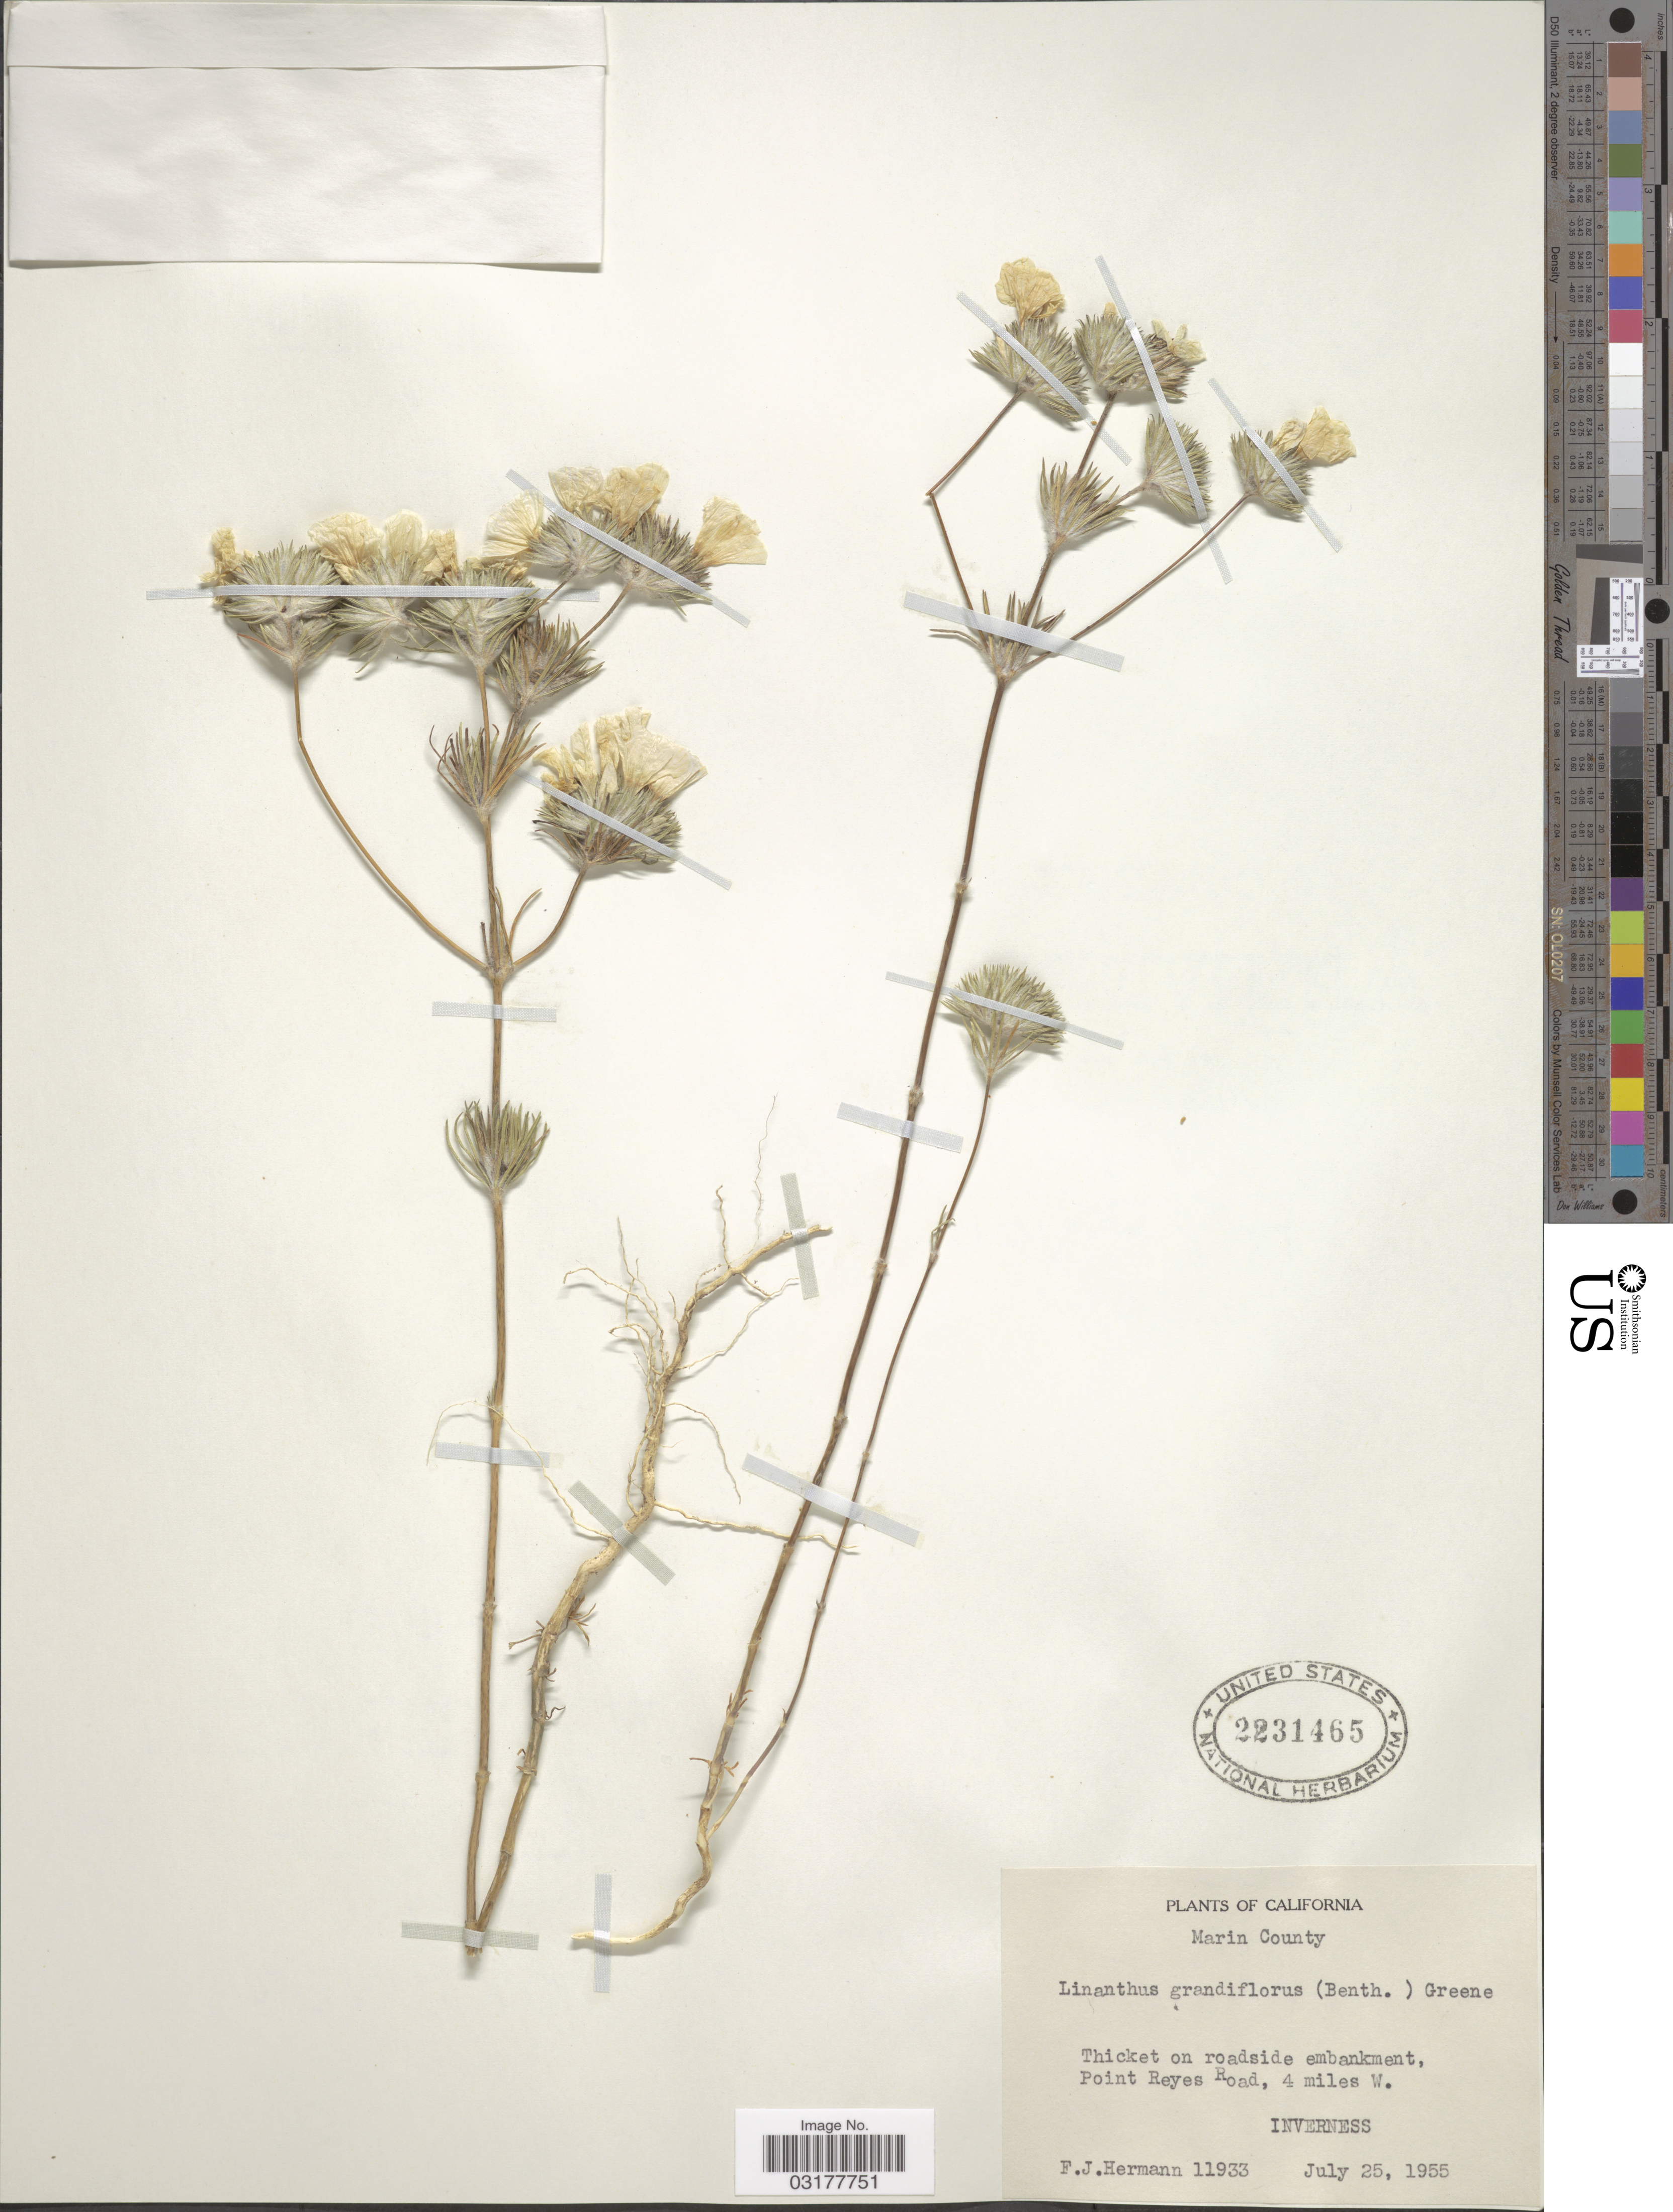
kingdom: Plantae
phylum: Tracheophyta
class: Magnoliopsida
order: Ericales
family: Polemoniaceae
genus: Leptosiphon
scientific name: Leptosiphon grandiflorus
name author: Benth.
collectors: F. J. Hermann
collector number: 11933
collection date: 1955-07-25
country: United States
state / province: California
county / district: Marin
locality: Marin County. Thicket on roadside embankment, Point Reyes Road, 4 miles W. Inverness.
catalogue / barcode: US 2231465